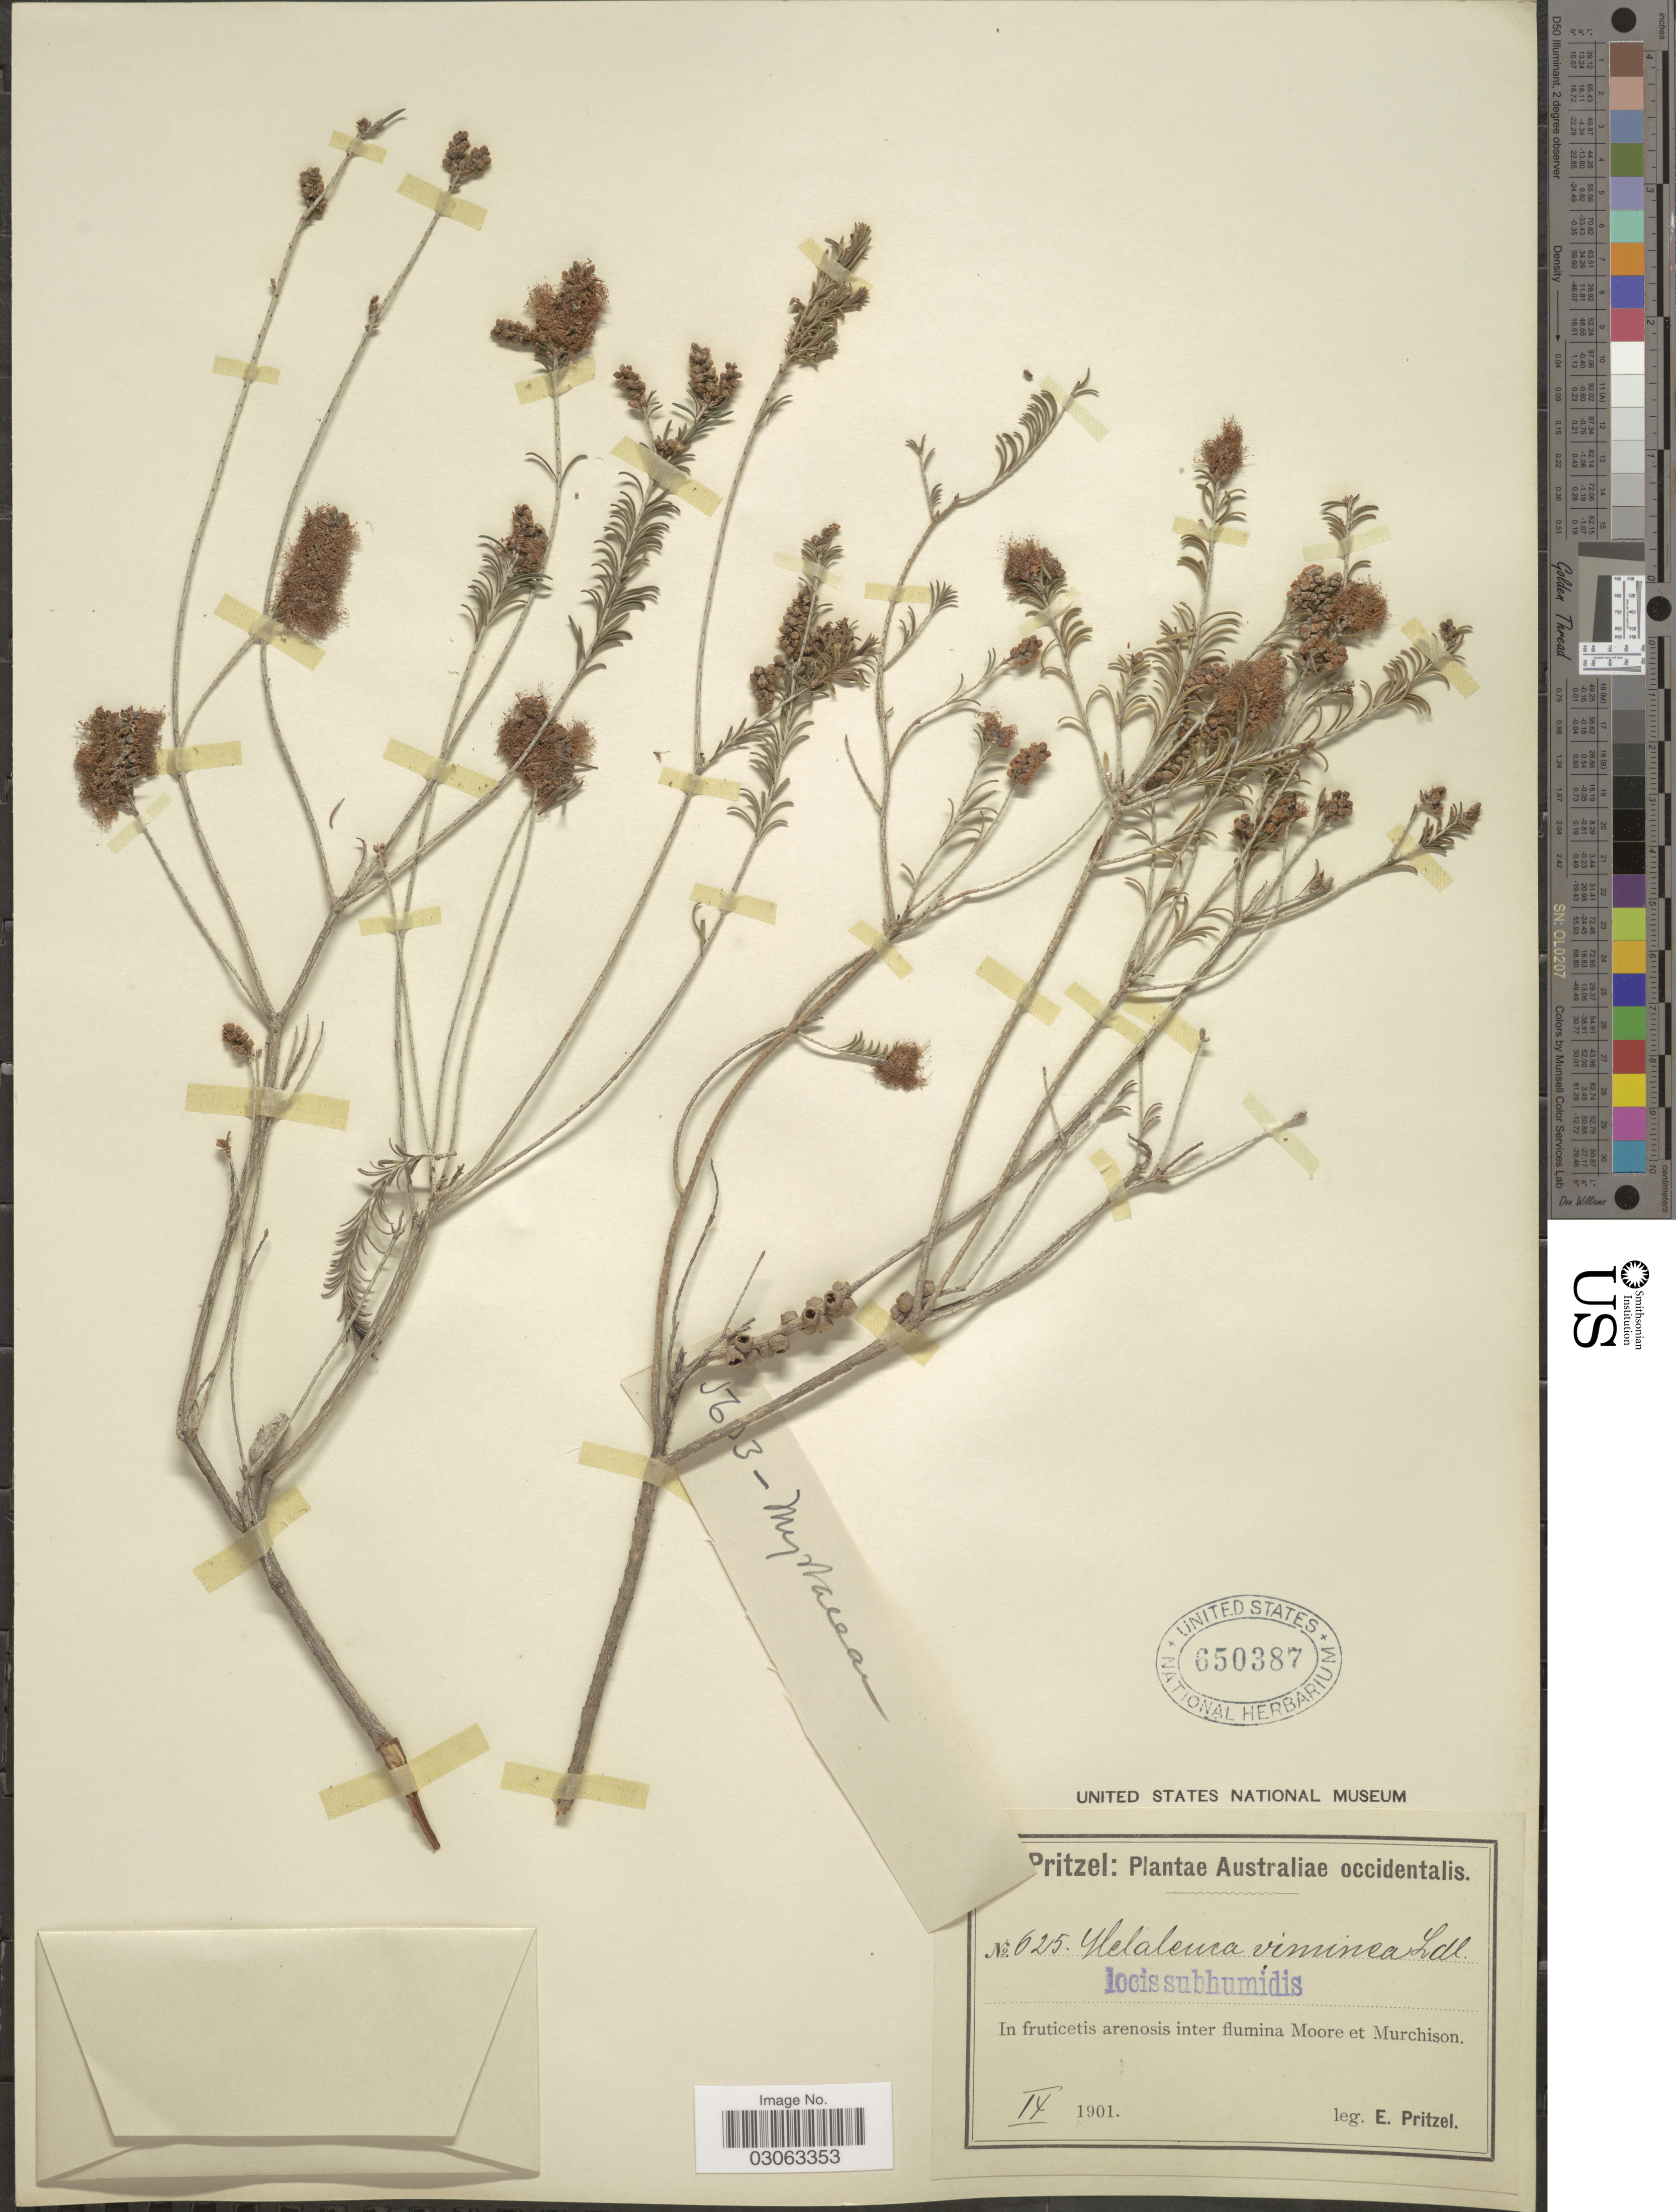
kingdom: Plantae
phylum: Tracheophyta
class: Magnoliopsida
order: Myrtales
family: Myrtaceae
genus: Melaleuca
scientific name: Melaleuca viminea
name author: Lindl.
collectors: E. G. Pritzel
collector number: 625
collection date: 1901-09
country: Australia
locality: Australiae occidentalis. In fruticetis arenosis inter flumina Moore et Murchison.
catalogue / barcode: US 650387